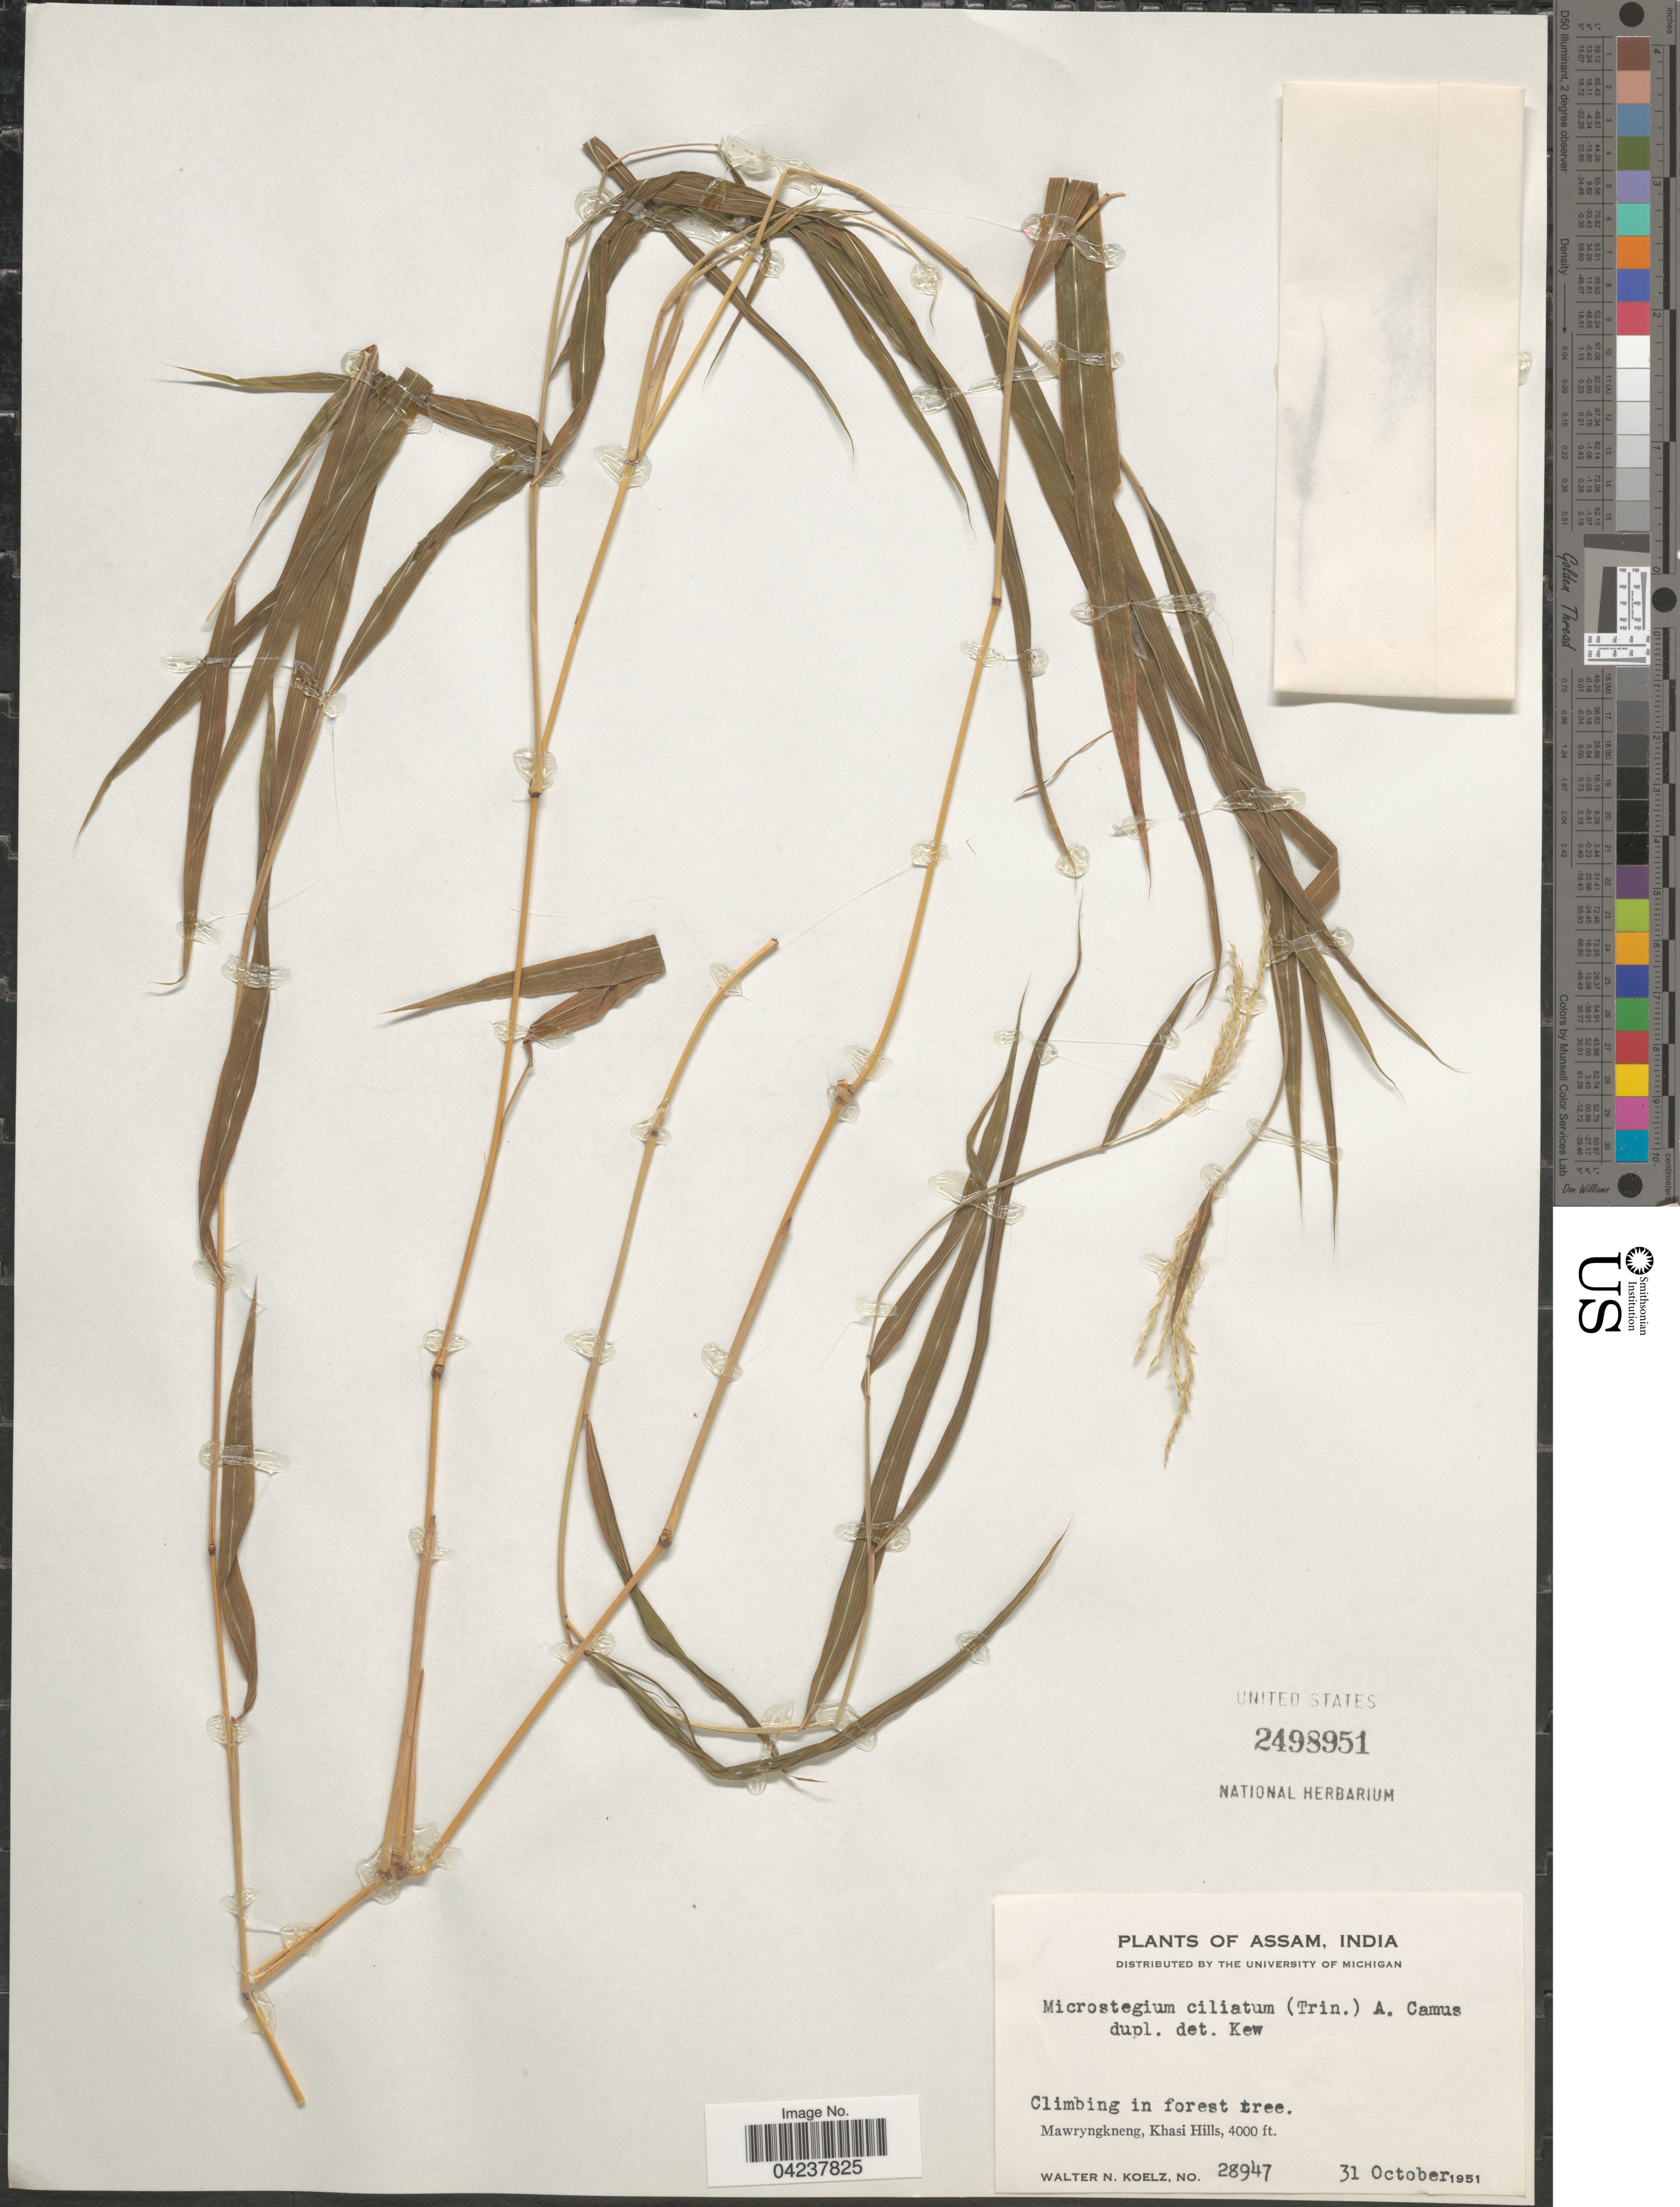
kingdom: Plantae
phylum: Tracheophyta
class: Liliopsida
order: Poales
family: Poaceae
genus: Microstegium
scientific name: Microstegium ciliatum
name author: (Trin.) A. Camus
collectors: W. N. Koelz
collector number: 28947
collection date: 1951-10-31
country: India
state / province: Meghalaya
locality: Mawryngkneng, Khasi Hills.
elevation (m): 1219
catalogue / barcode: US 2498951